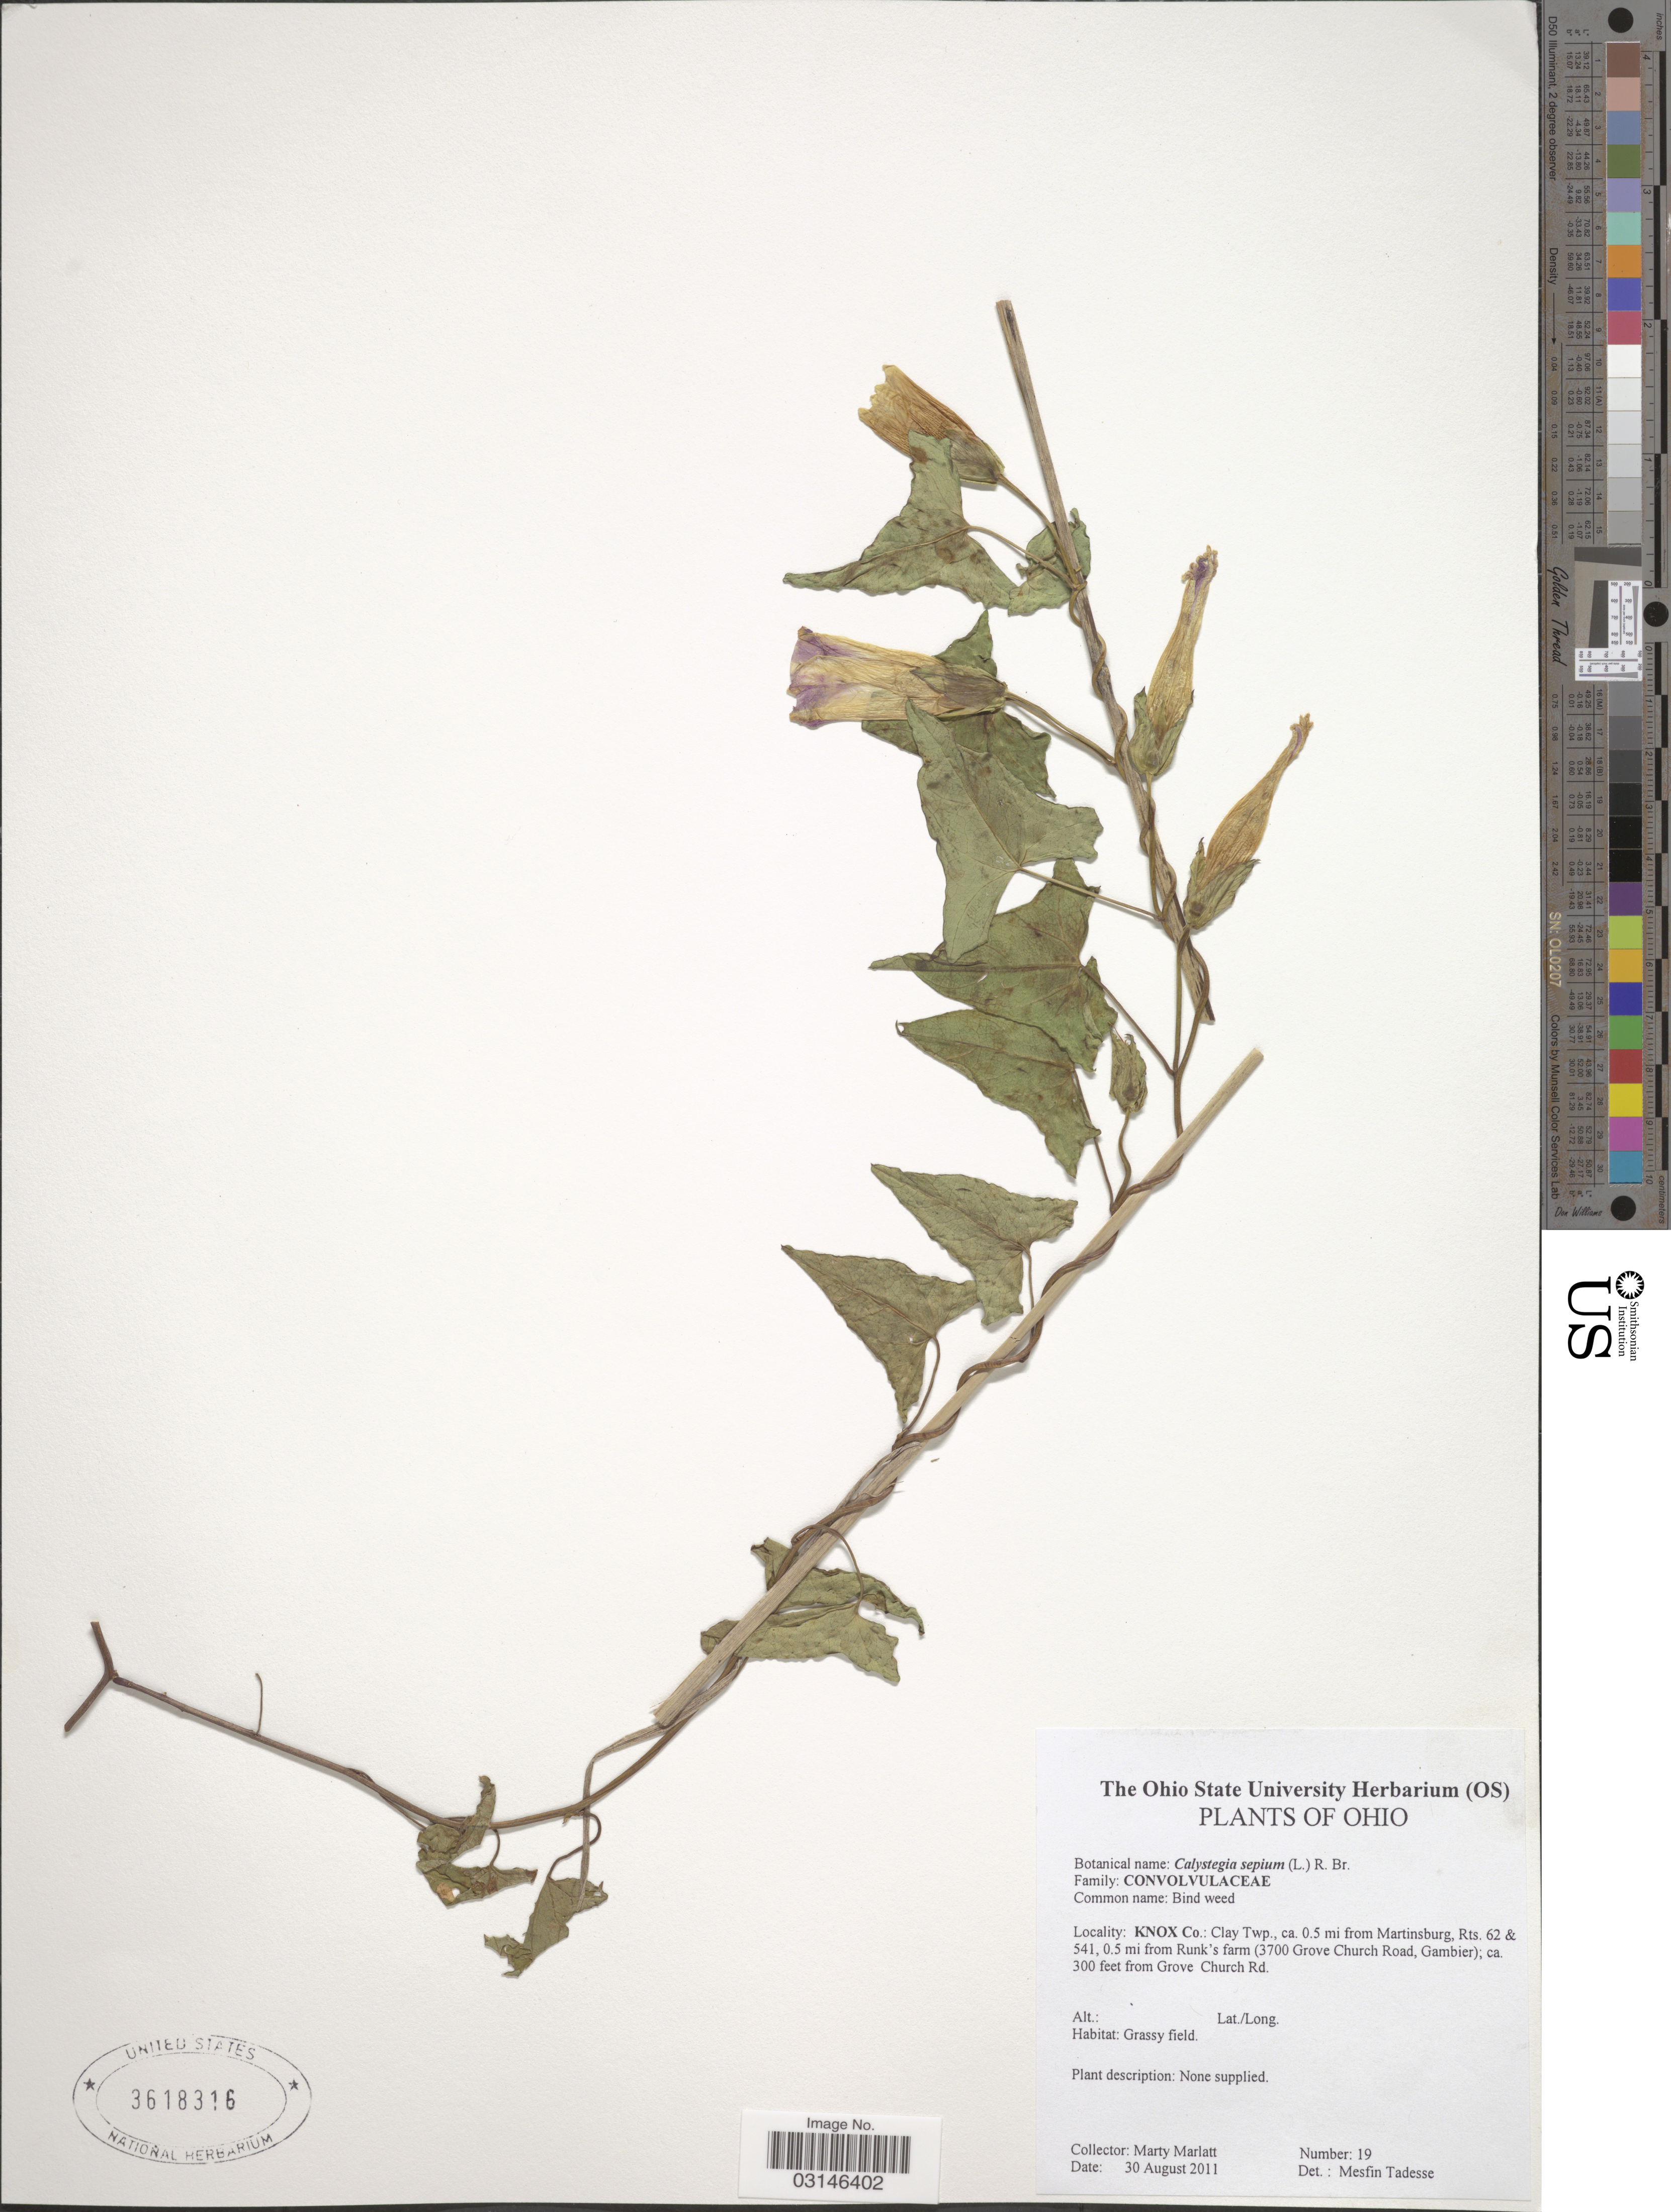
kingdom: Plantae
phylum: Tracheophyta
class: Magnoliopsida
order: Solanales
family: Convolvulaceae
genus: Calystegia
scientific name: Calystegia sepium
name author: (L.) R. Br.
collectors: M. Marlatt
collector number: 19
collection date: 2011-08-30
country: United States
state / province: Ohio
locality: Knox Co.: Clay Twp., ca. 0.5 mi from Martinsburg, Rts. 62 & 541, 0.5 mi from Runk's farm (3700 Grove Church Road, Gambier); ca. 300 feet from Grove Church Rd.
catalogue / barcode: US 3618316